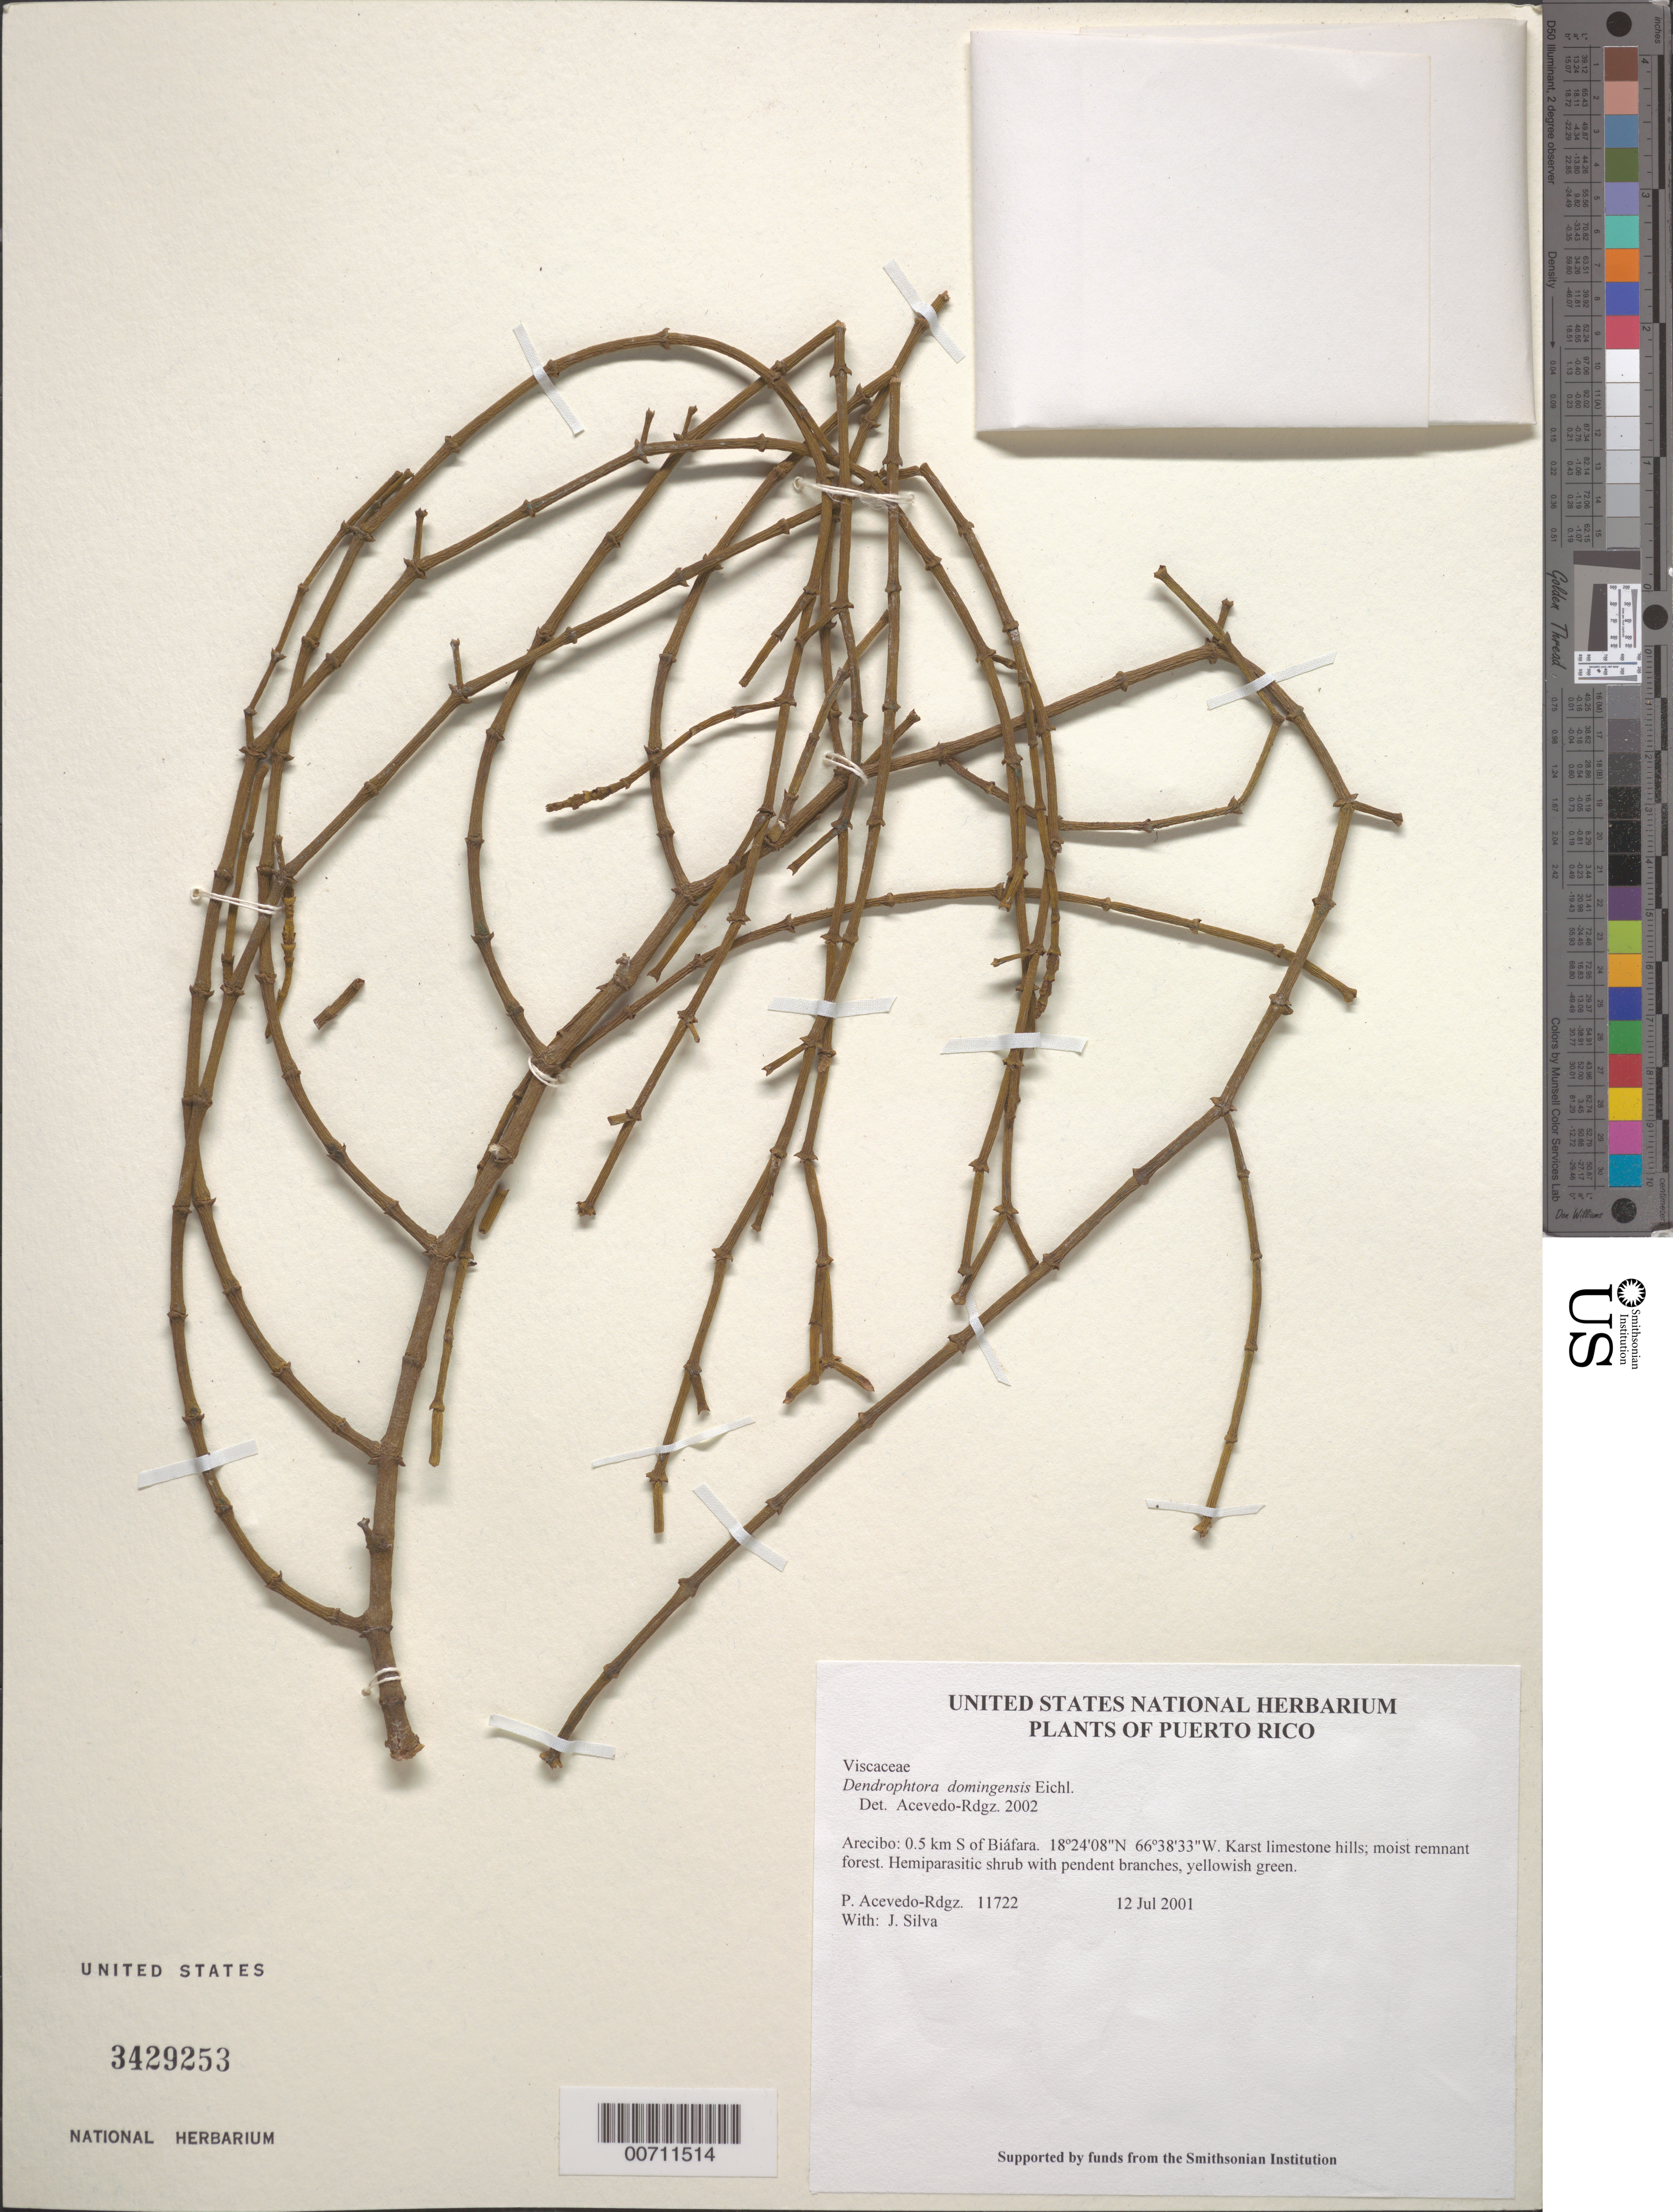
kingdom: Plantae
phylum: Tracheophyta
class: Magnoliopsida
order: Santalales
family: Viscaceae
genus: Dendrophthora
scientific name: Dendrophthora domingensis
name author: (Spreng.) Eichler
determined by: Acevedo-Rodríguez, P., (BOT), Smithsonian Institution - National Museum of Natural History (UNITED STATES)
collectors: P. Acevedo-Rodr. & J. Silva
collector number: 11722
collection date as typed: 12 Jul 2001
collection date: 2001-07-12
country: Puerto Rico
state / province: Arecibo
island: Puerto Rico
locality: Arecibo: 0.5 km S of Biáfara.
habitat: Karst limestone hills; moist remnant forest.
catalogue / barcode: US 3429253